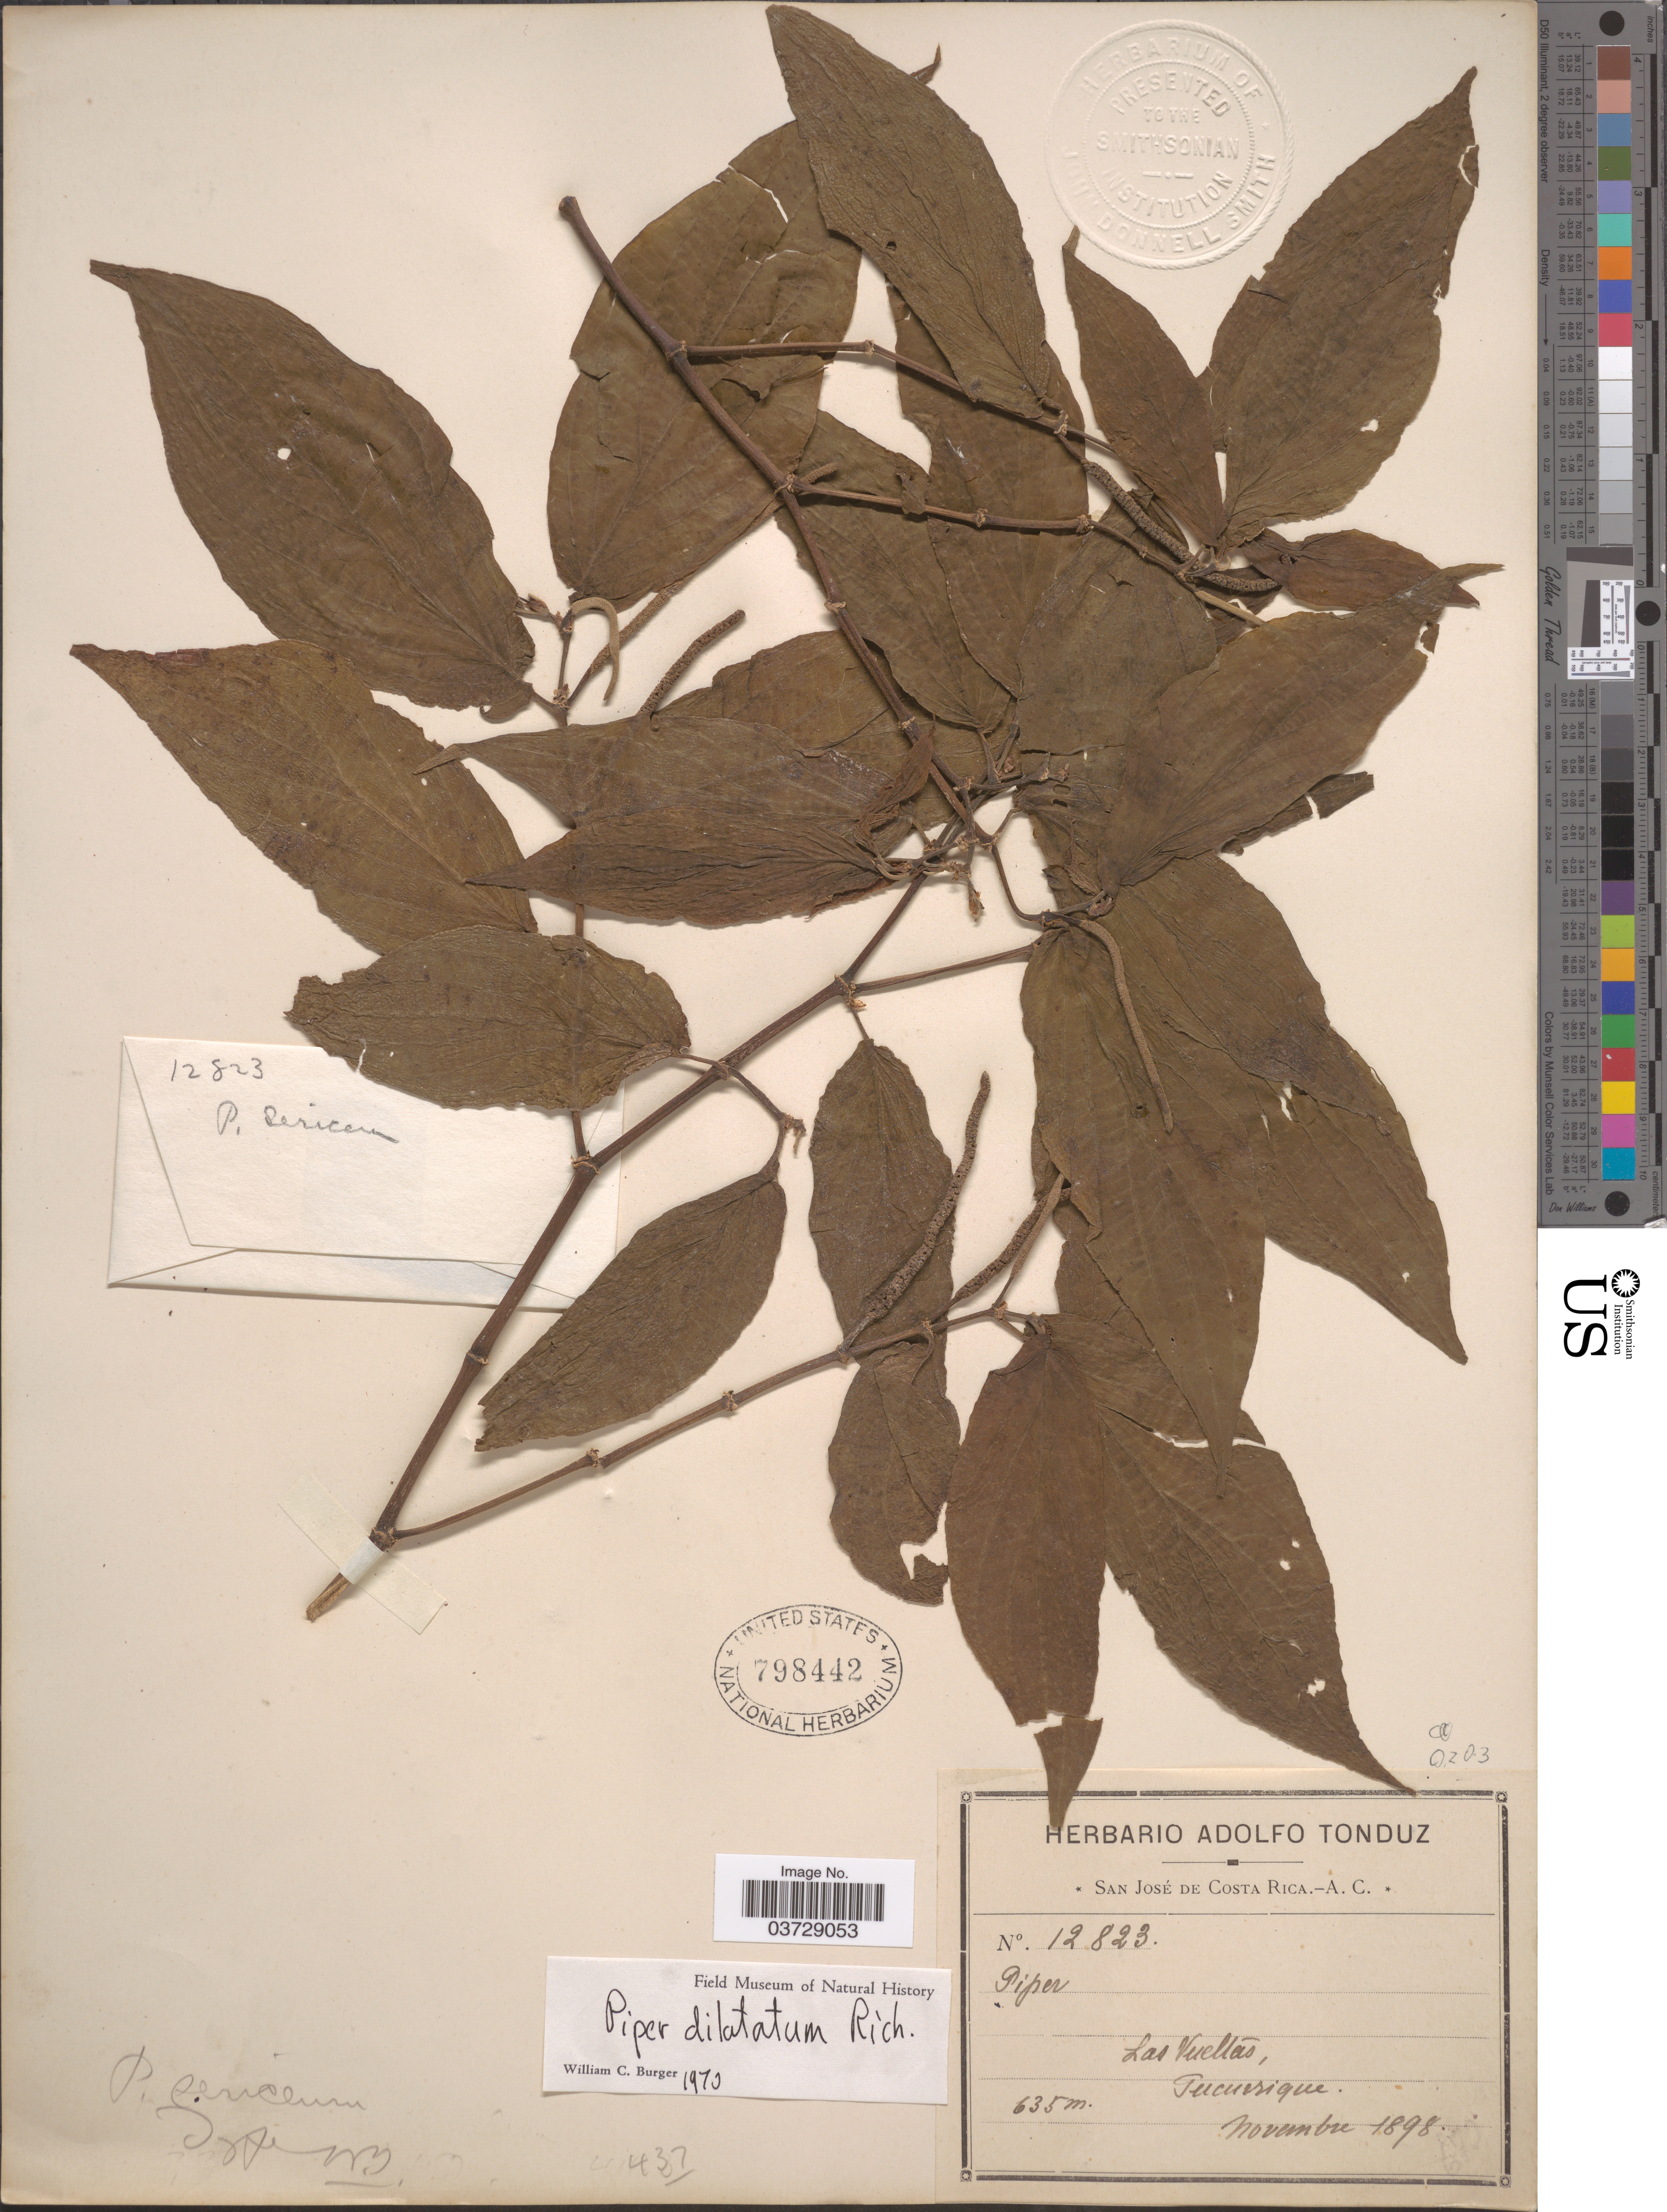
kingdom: Plantae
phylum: Tracheophyta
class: Magnoliopsida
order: Piperales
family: Piperaceae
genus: Piper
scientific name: Piper dilatatum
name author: Rich.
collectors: ex Herb. Adolfo Tonduz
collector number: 12823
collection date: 1898-11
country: Costa Rica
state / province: San José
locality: Las Vueltas, Tucurrique.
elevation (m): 635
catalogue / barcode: US 798442